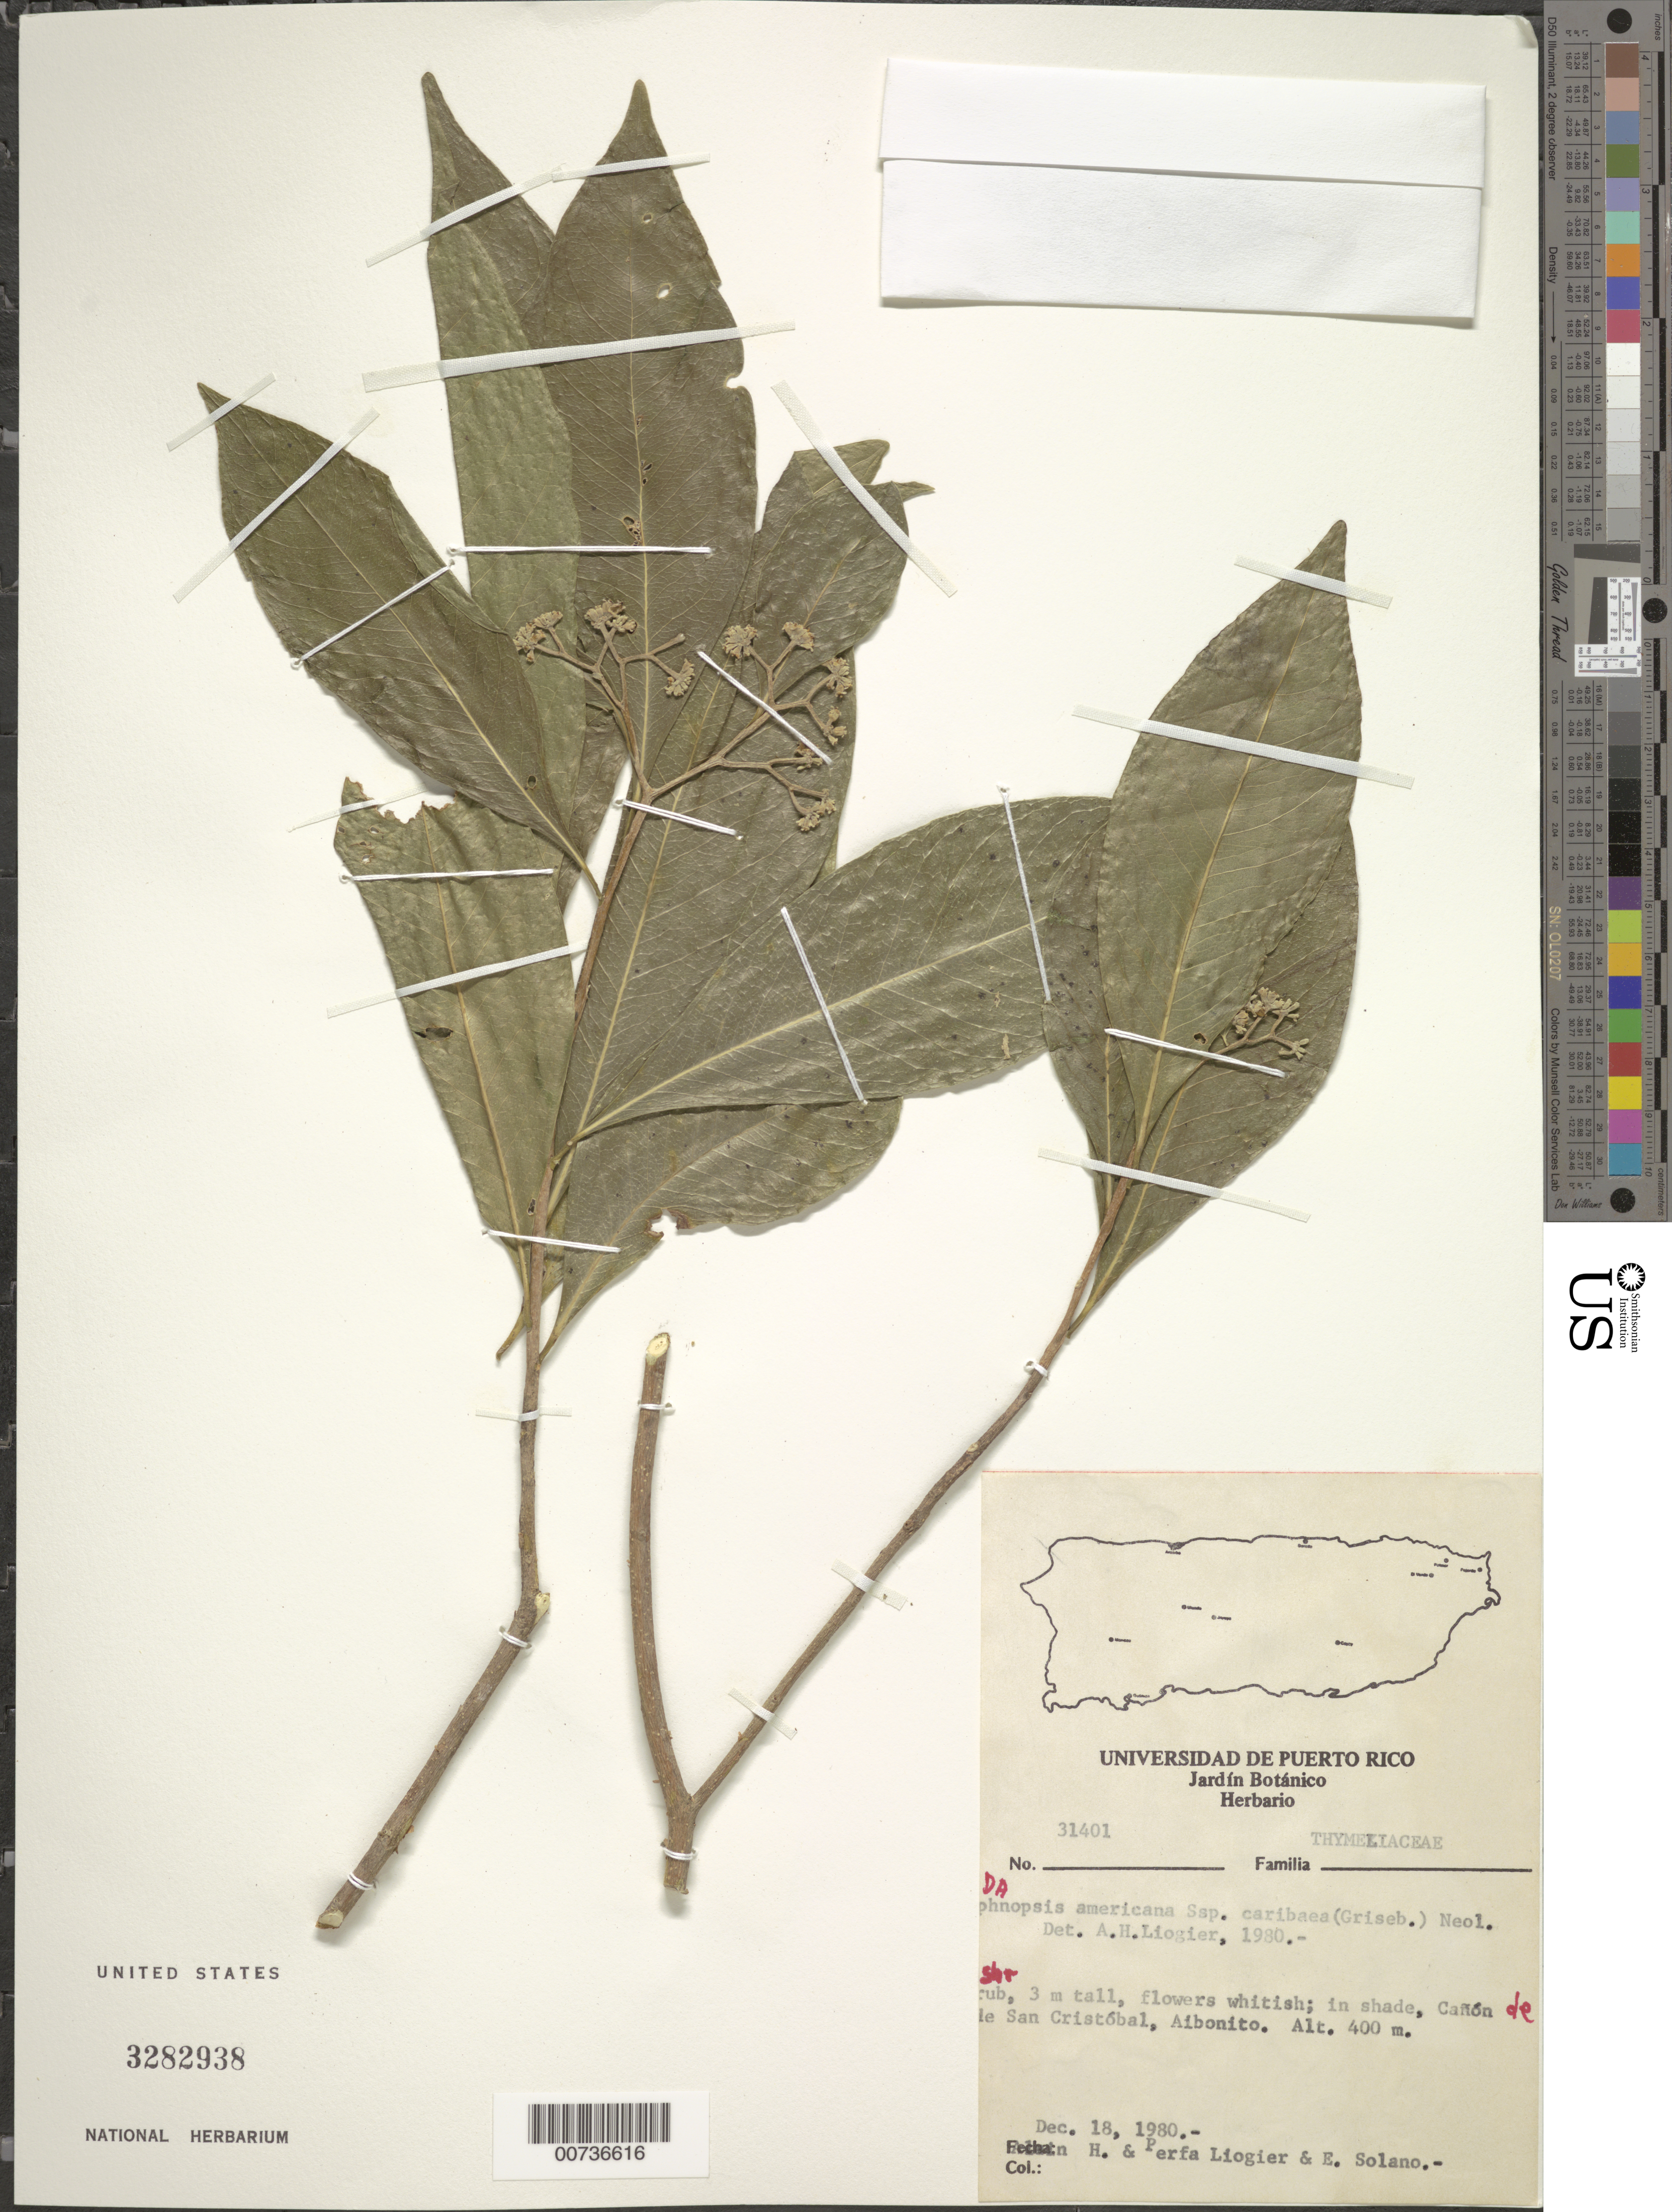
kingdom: Plantae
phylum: Tracheophyta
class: Magnoliopsida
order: Malvales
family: Thymelaeaceae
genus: Daphnopsis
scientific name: Daphnopsis americana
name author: (Mill.) J.R. Johnst.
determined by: Liogier, Alain H.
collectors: A. H. Liogier, M. P. Liogier & E. Solano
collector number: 31401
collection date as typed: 18 Dec 1980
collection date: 1980-12-18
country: Puerto Rico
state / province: Abonito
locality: Cañon de San Cristóbal, Aibonito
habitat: In shade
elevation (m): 400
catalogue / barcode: US 3282938